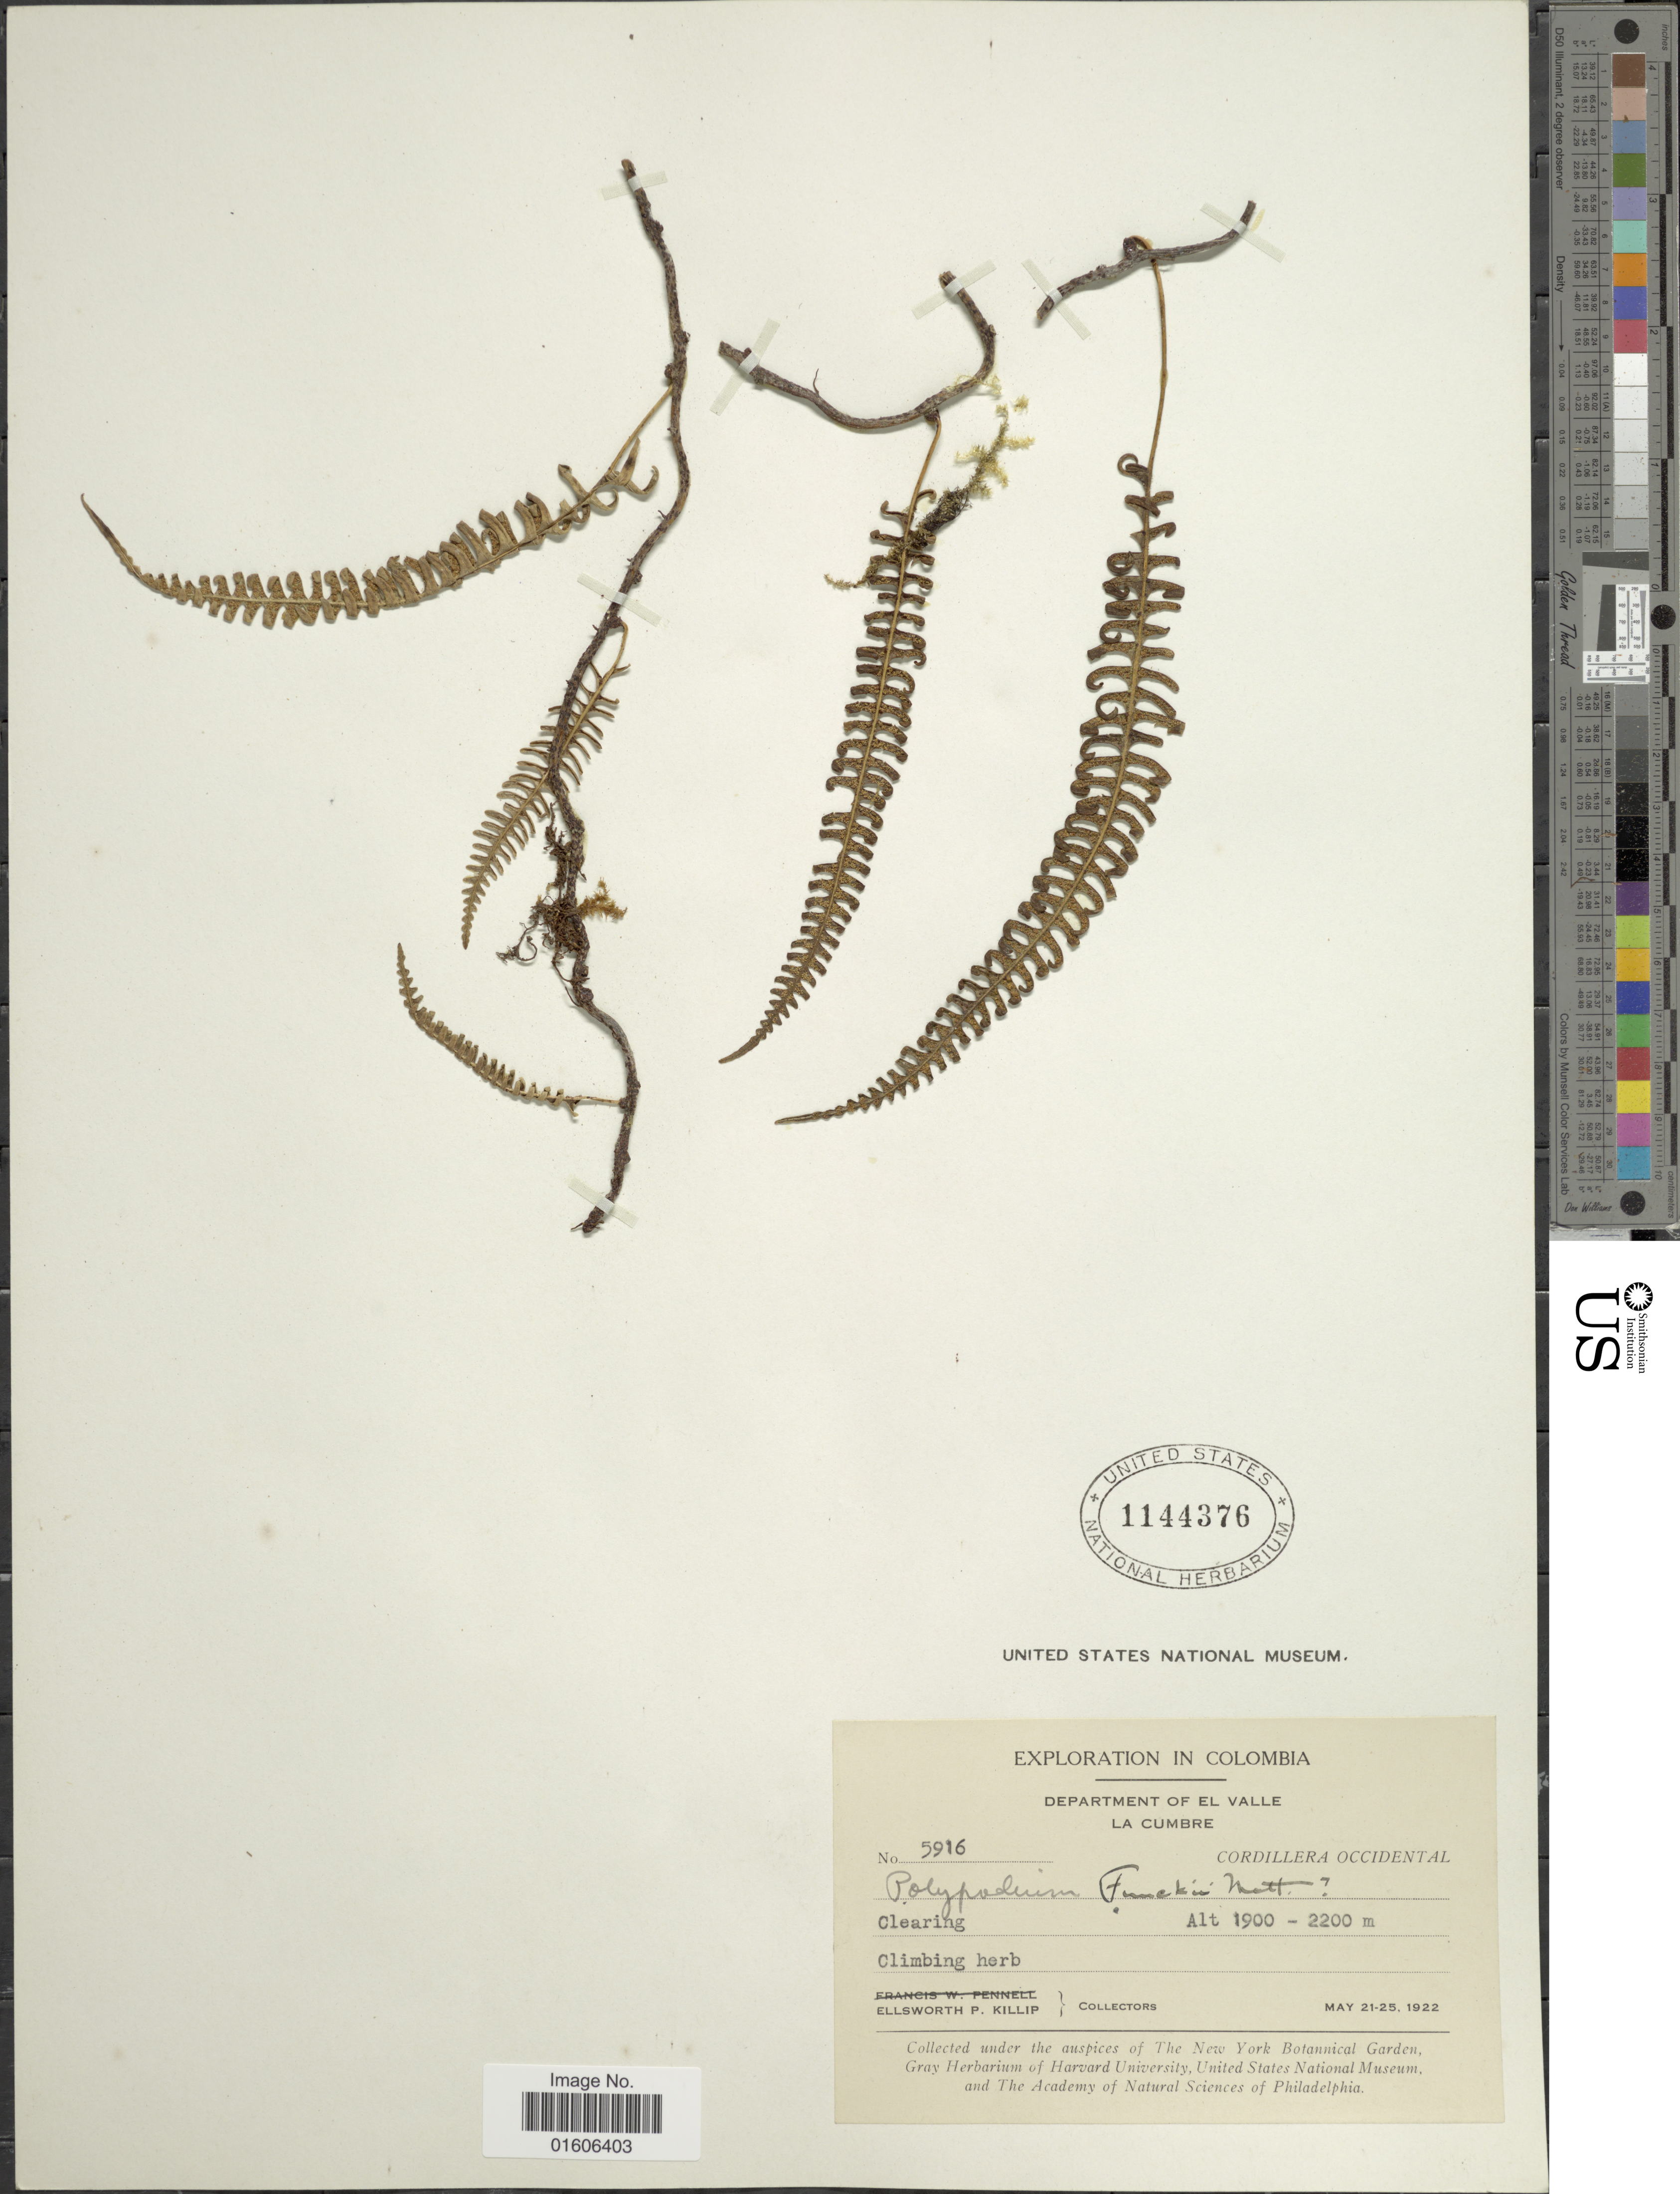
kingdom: Plantae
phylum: Tracheophyta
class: Polypodiopsida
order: Polypodiales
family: Polypodiaceae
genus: Serpocaulon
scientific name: Serpocaulon funckii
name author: (Mett.) A.R. Sm.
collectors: E. P. Killip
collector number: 5916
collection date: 1922-05-21/1922-05-25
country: Colombia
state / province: Valle del Cauca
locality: Department of El Valle. La Cumbre. Cordillera Occidental.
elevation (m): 1900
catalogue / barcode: US 1144376